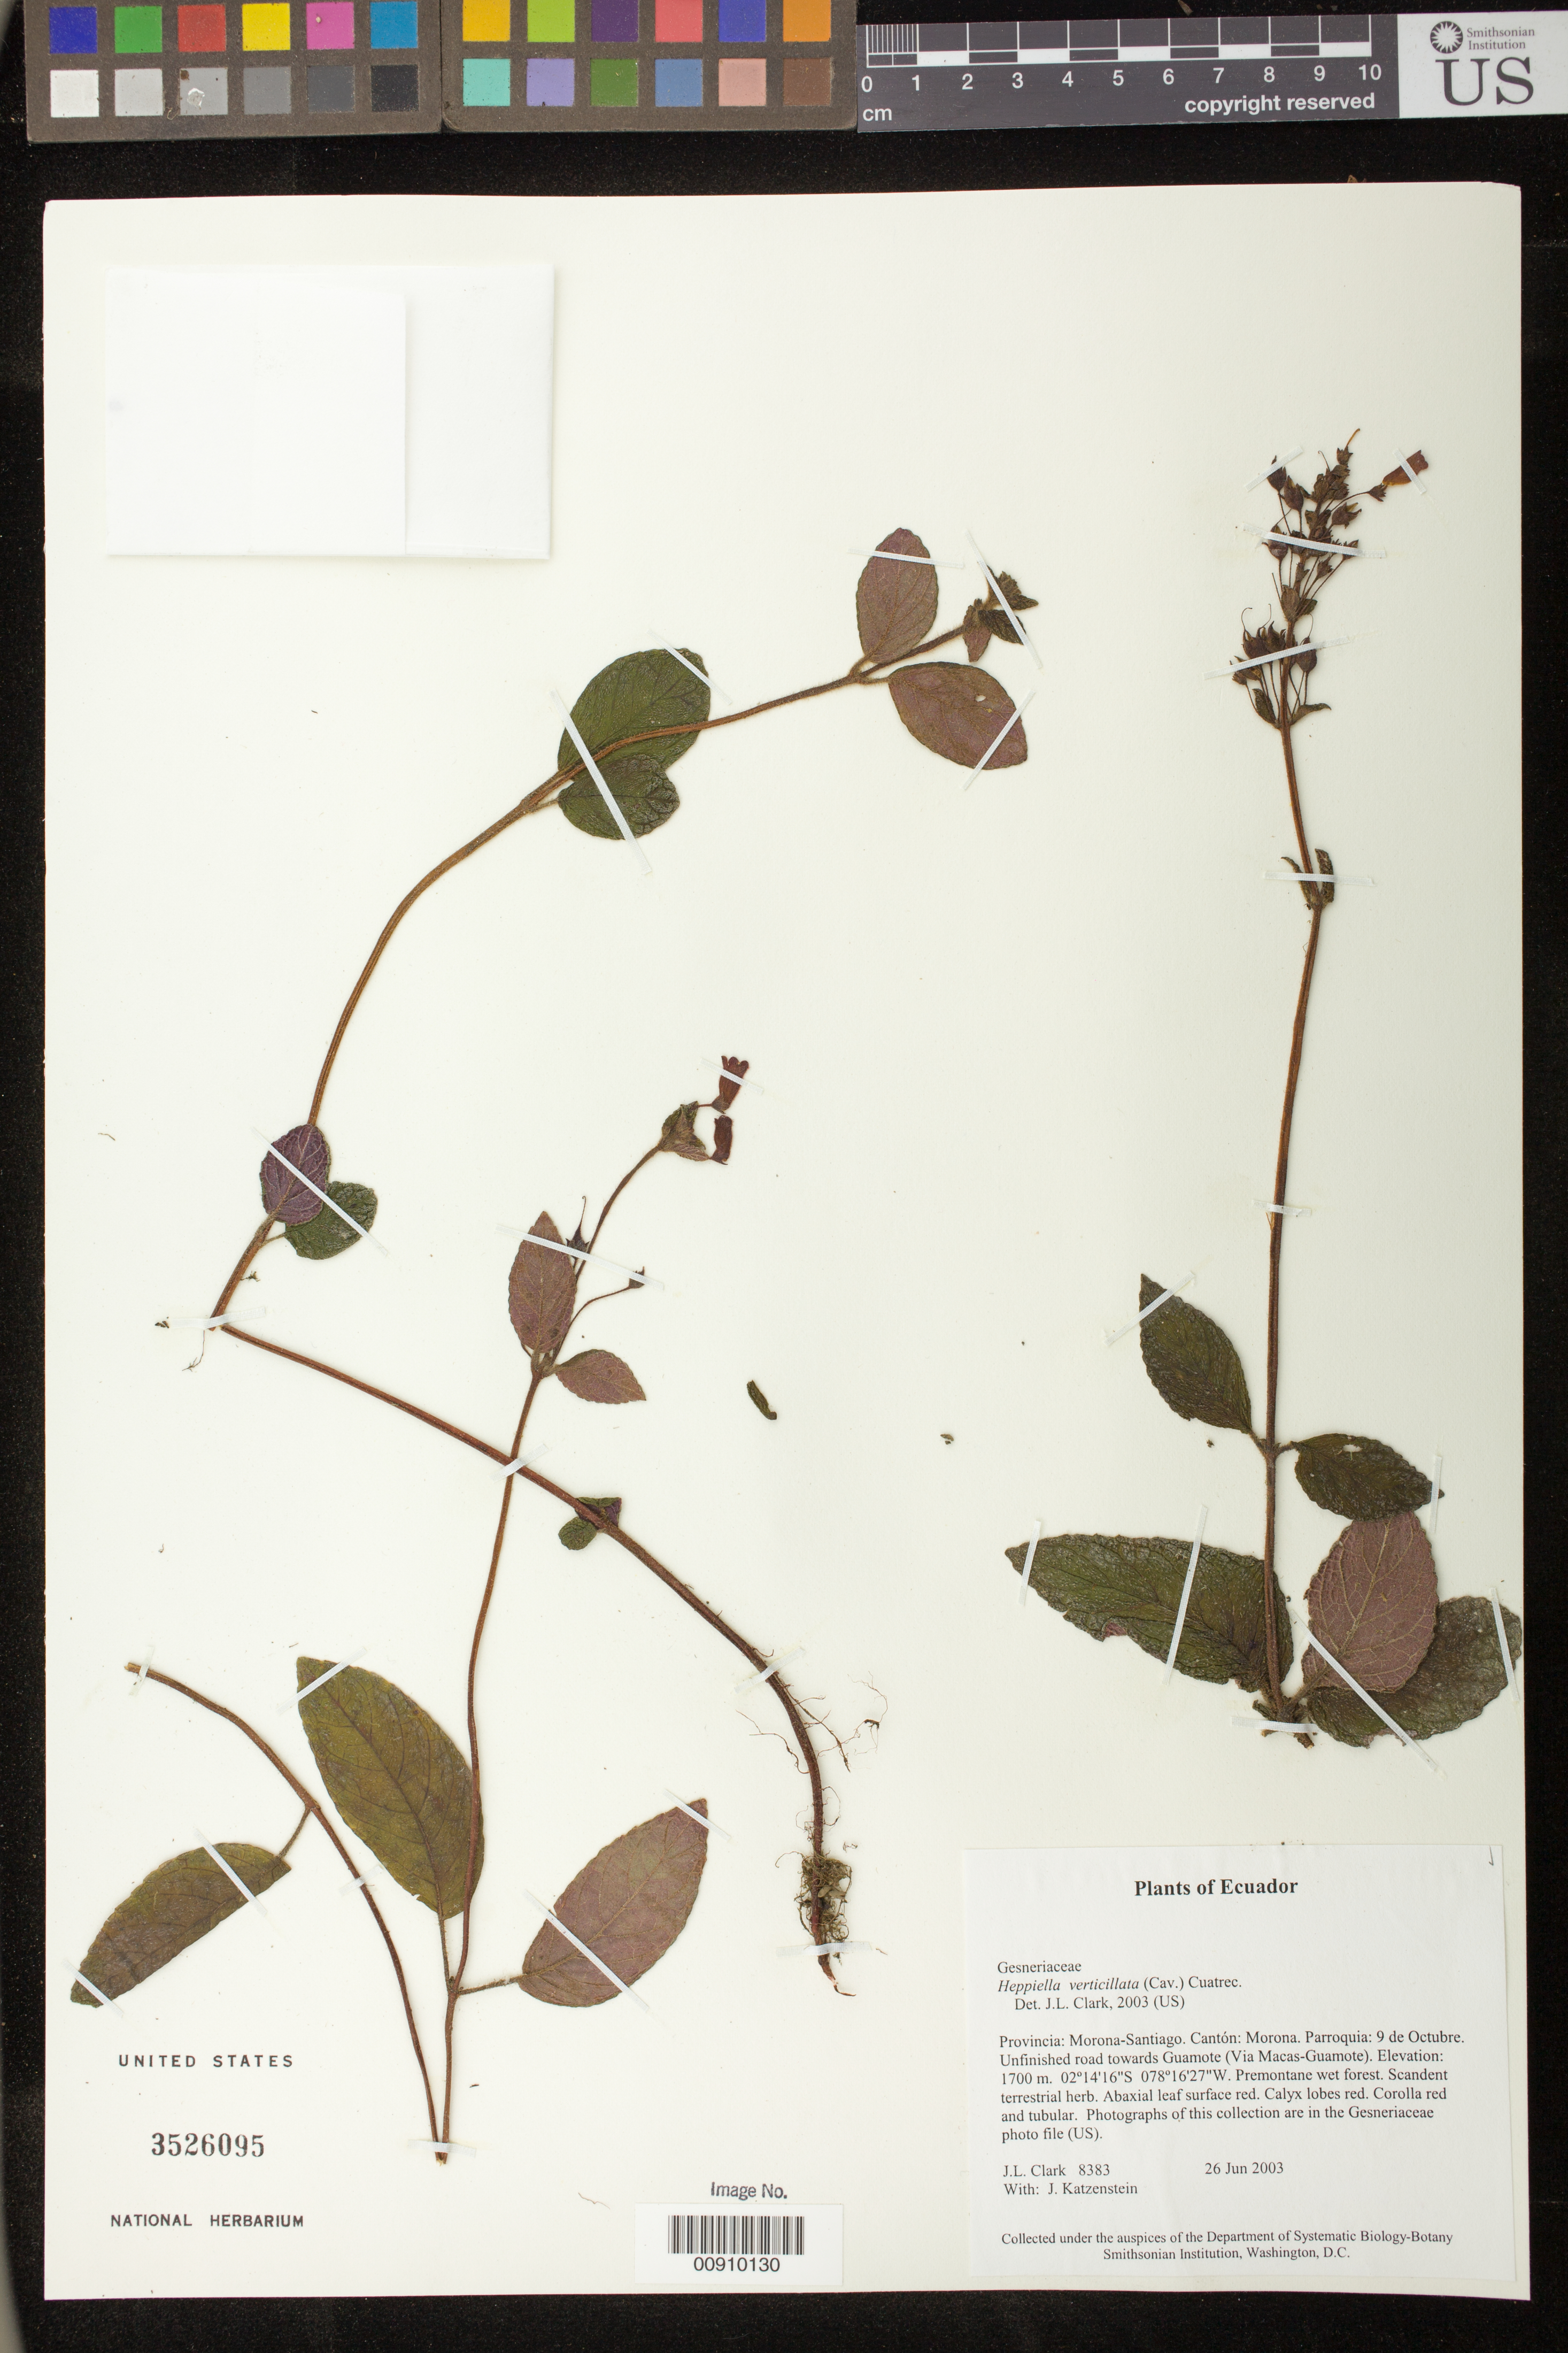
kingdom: Plantae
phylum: Tracheophyta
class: Magnoliopsida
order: Lamiales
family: Gesneriaceae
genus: Heppiella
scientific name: Heppiella verticillata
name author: (Cav.) Cuatrec.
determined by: Clark, J. L., (SEL), The Marie Selby Botanical Garden (UNITED STATES)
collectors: J. L. Clark & J. Katzenstein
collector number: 8383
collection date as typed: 26 Jun 2003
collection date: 2003-06-26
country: Ecuador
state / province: Morona-Santiago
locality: Morona. Parroquia: 9 de Octubre. Unfinished road towards Guamote (Via Macas-Guamote).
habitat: Premontane wet forest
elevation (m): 1700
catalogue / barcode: US 3526095